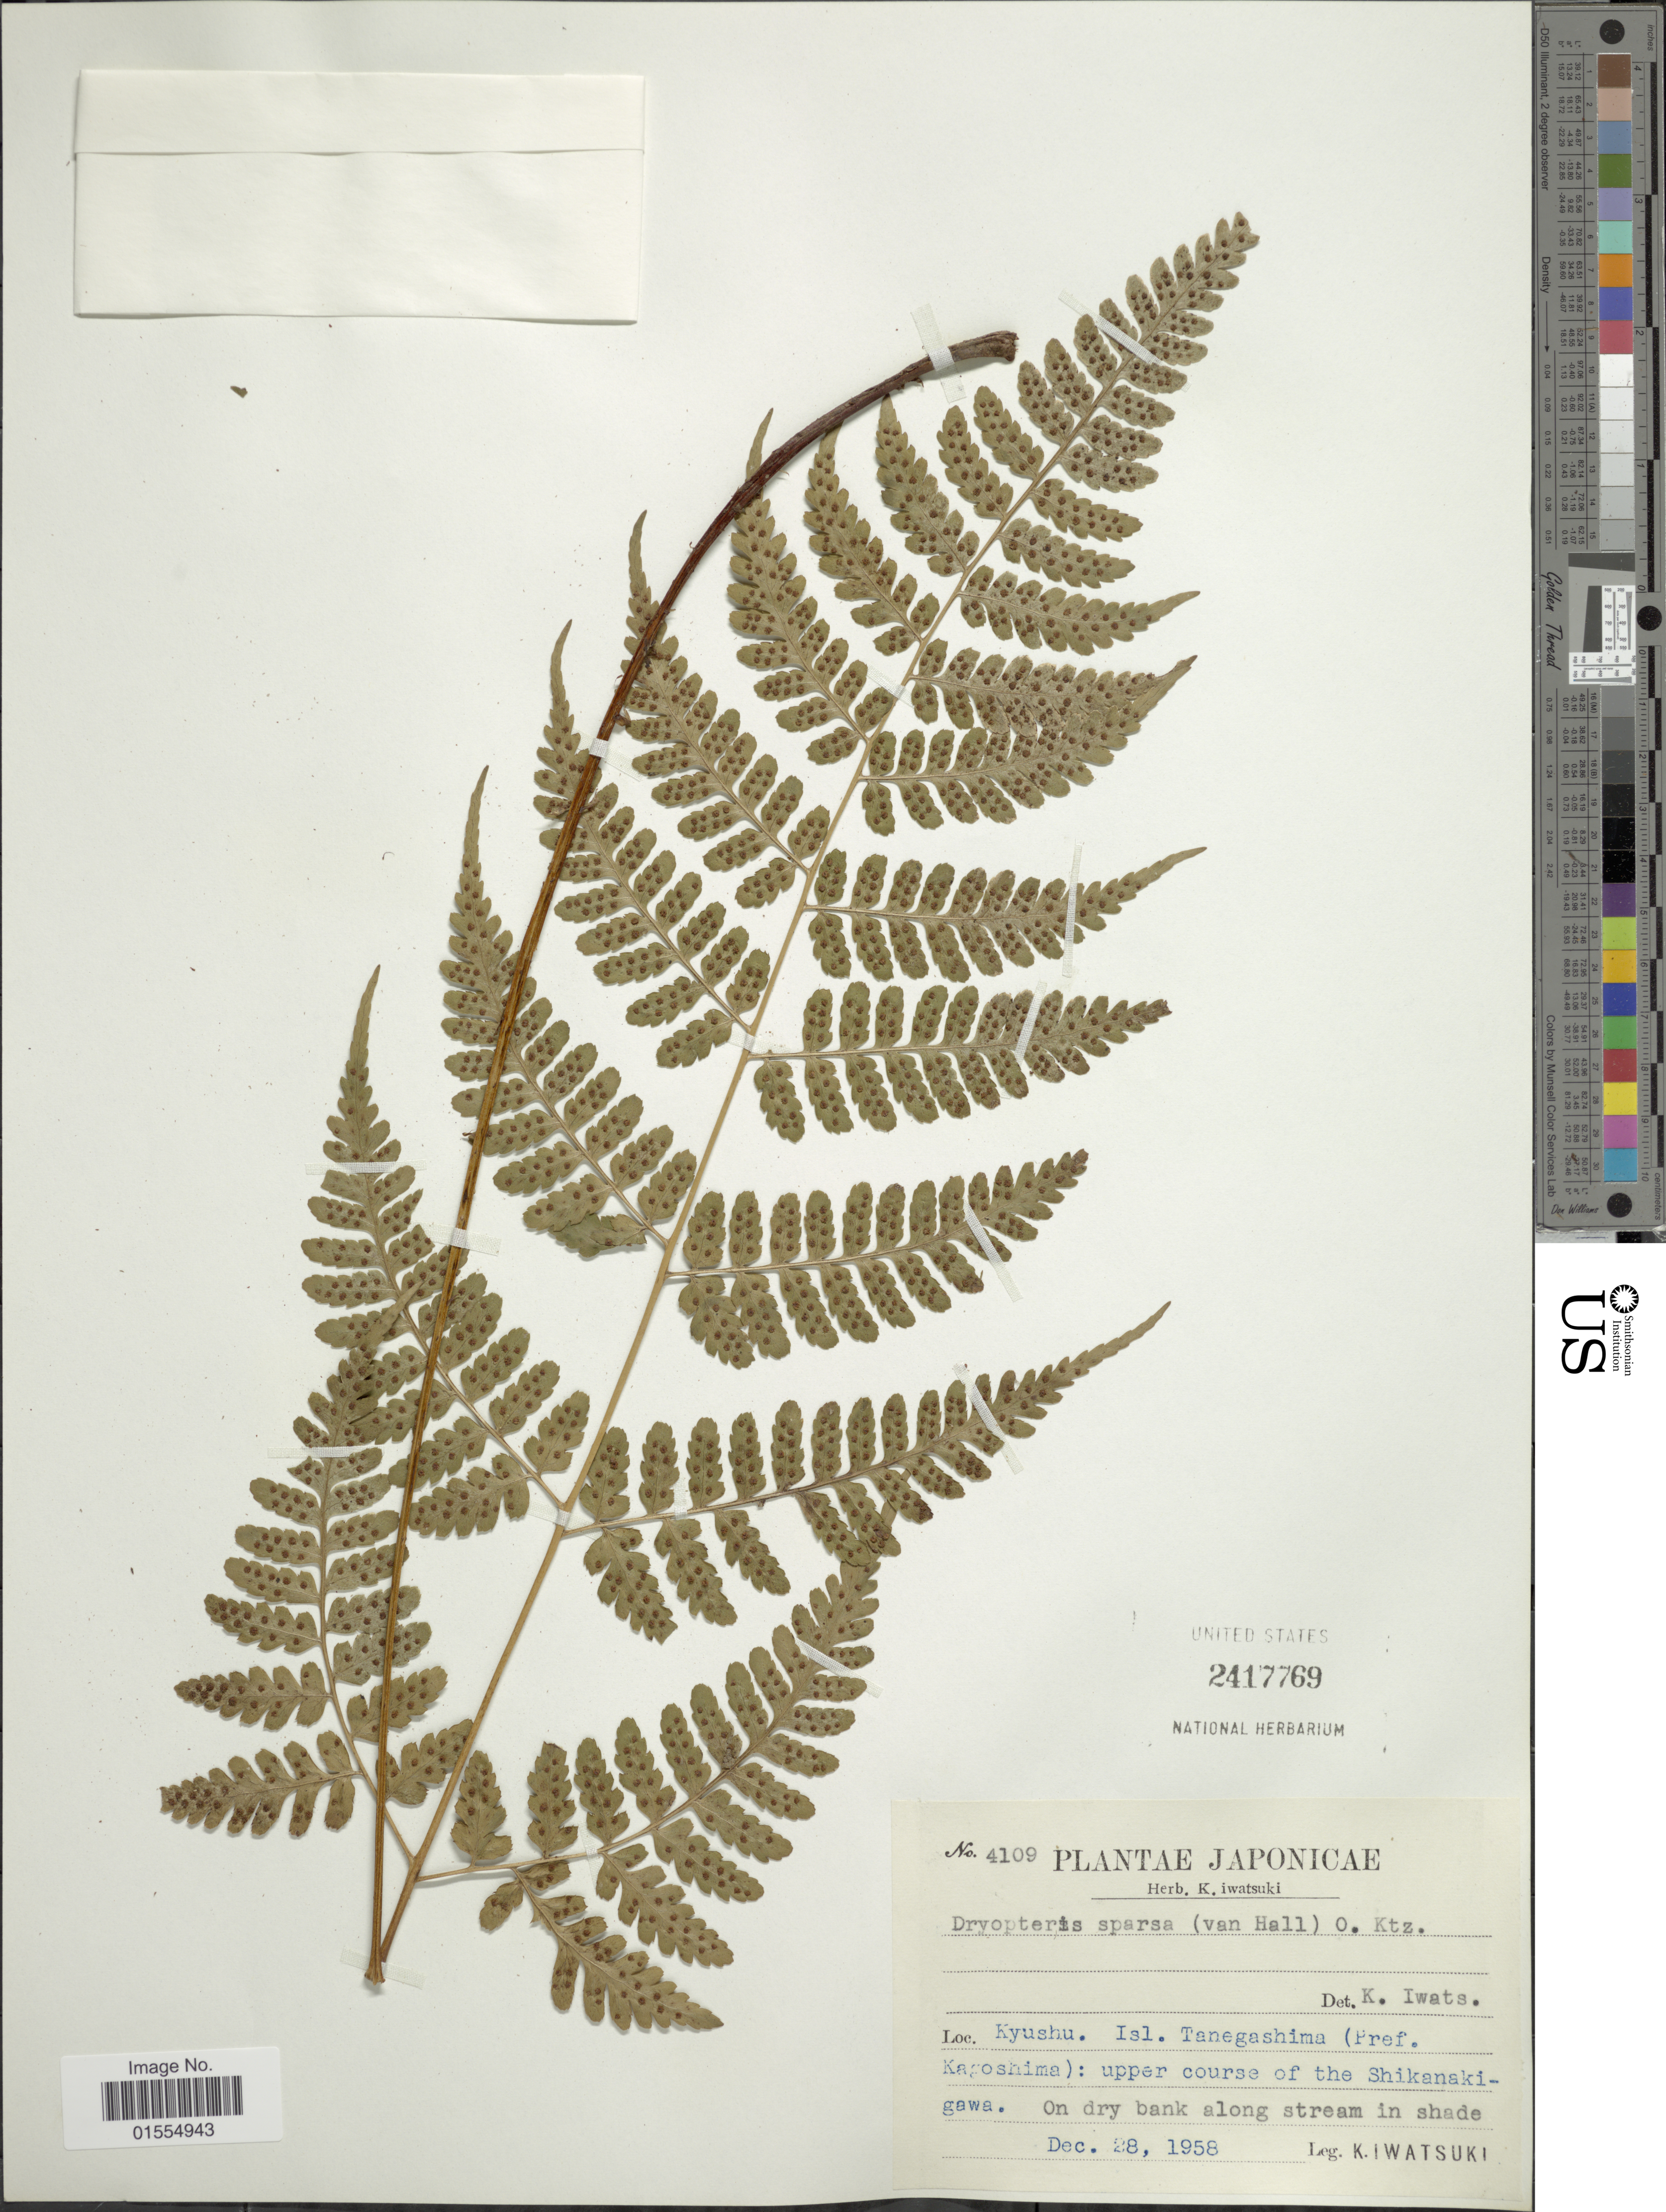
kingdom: Plantae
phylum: Tracheophyta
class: Polypodiopsida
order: Polypodiales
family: Dryopteridaceae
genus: Dryopteris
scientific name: Dryopteris sparsa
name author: (D. Don) Kuntze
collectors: K. Iwatsuki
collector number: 4109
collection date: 1958-12-28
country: Japan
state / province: Kagosima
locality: Japonicae, Kyushu, Isl.Tanegashima (Pref. Kagoshima): upper course of the Shikanakigawa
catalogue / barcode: US 2417769